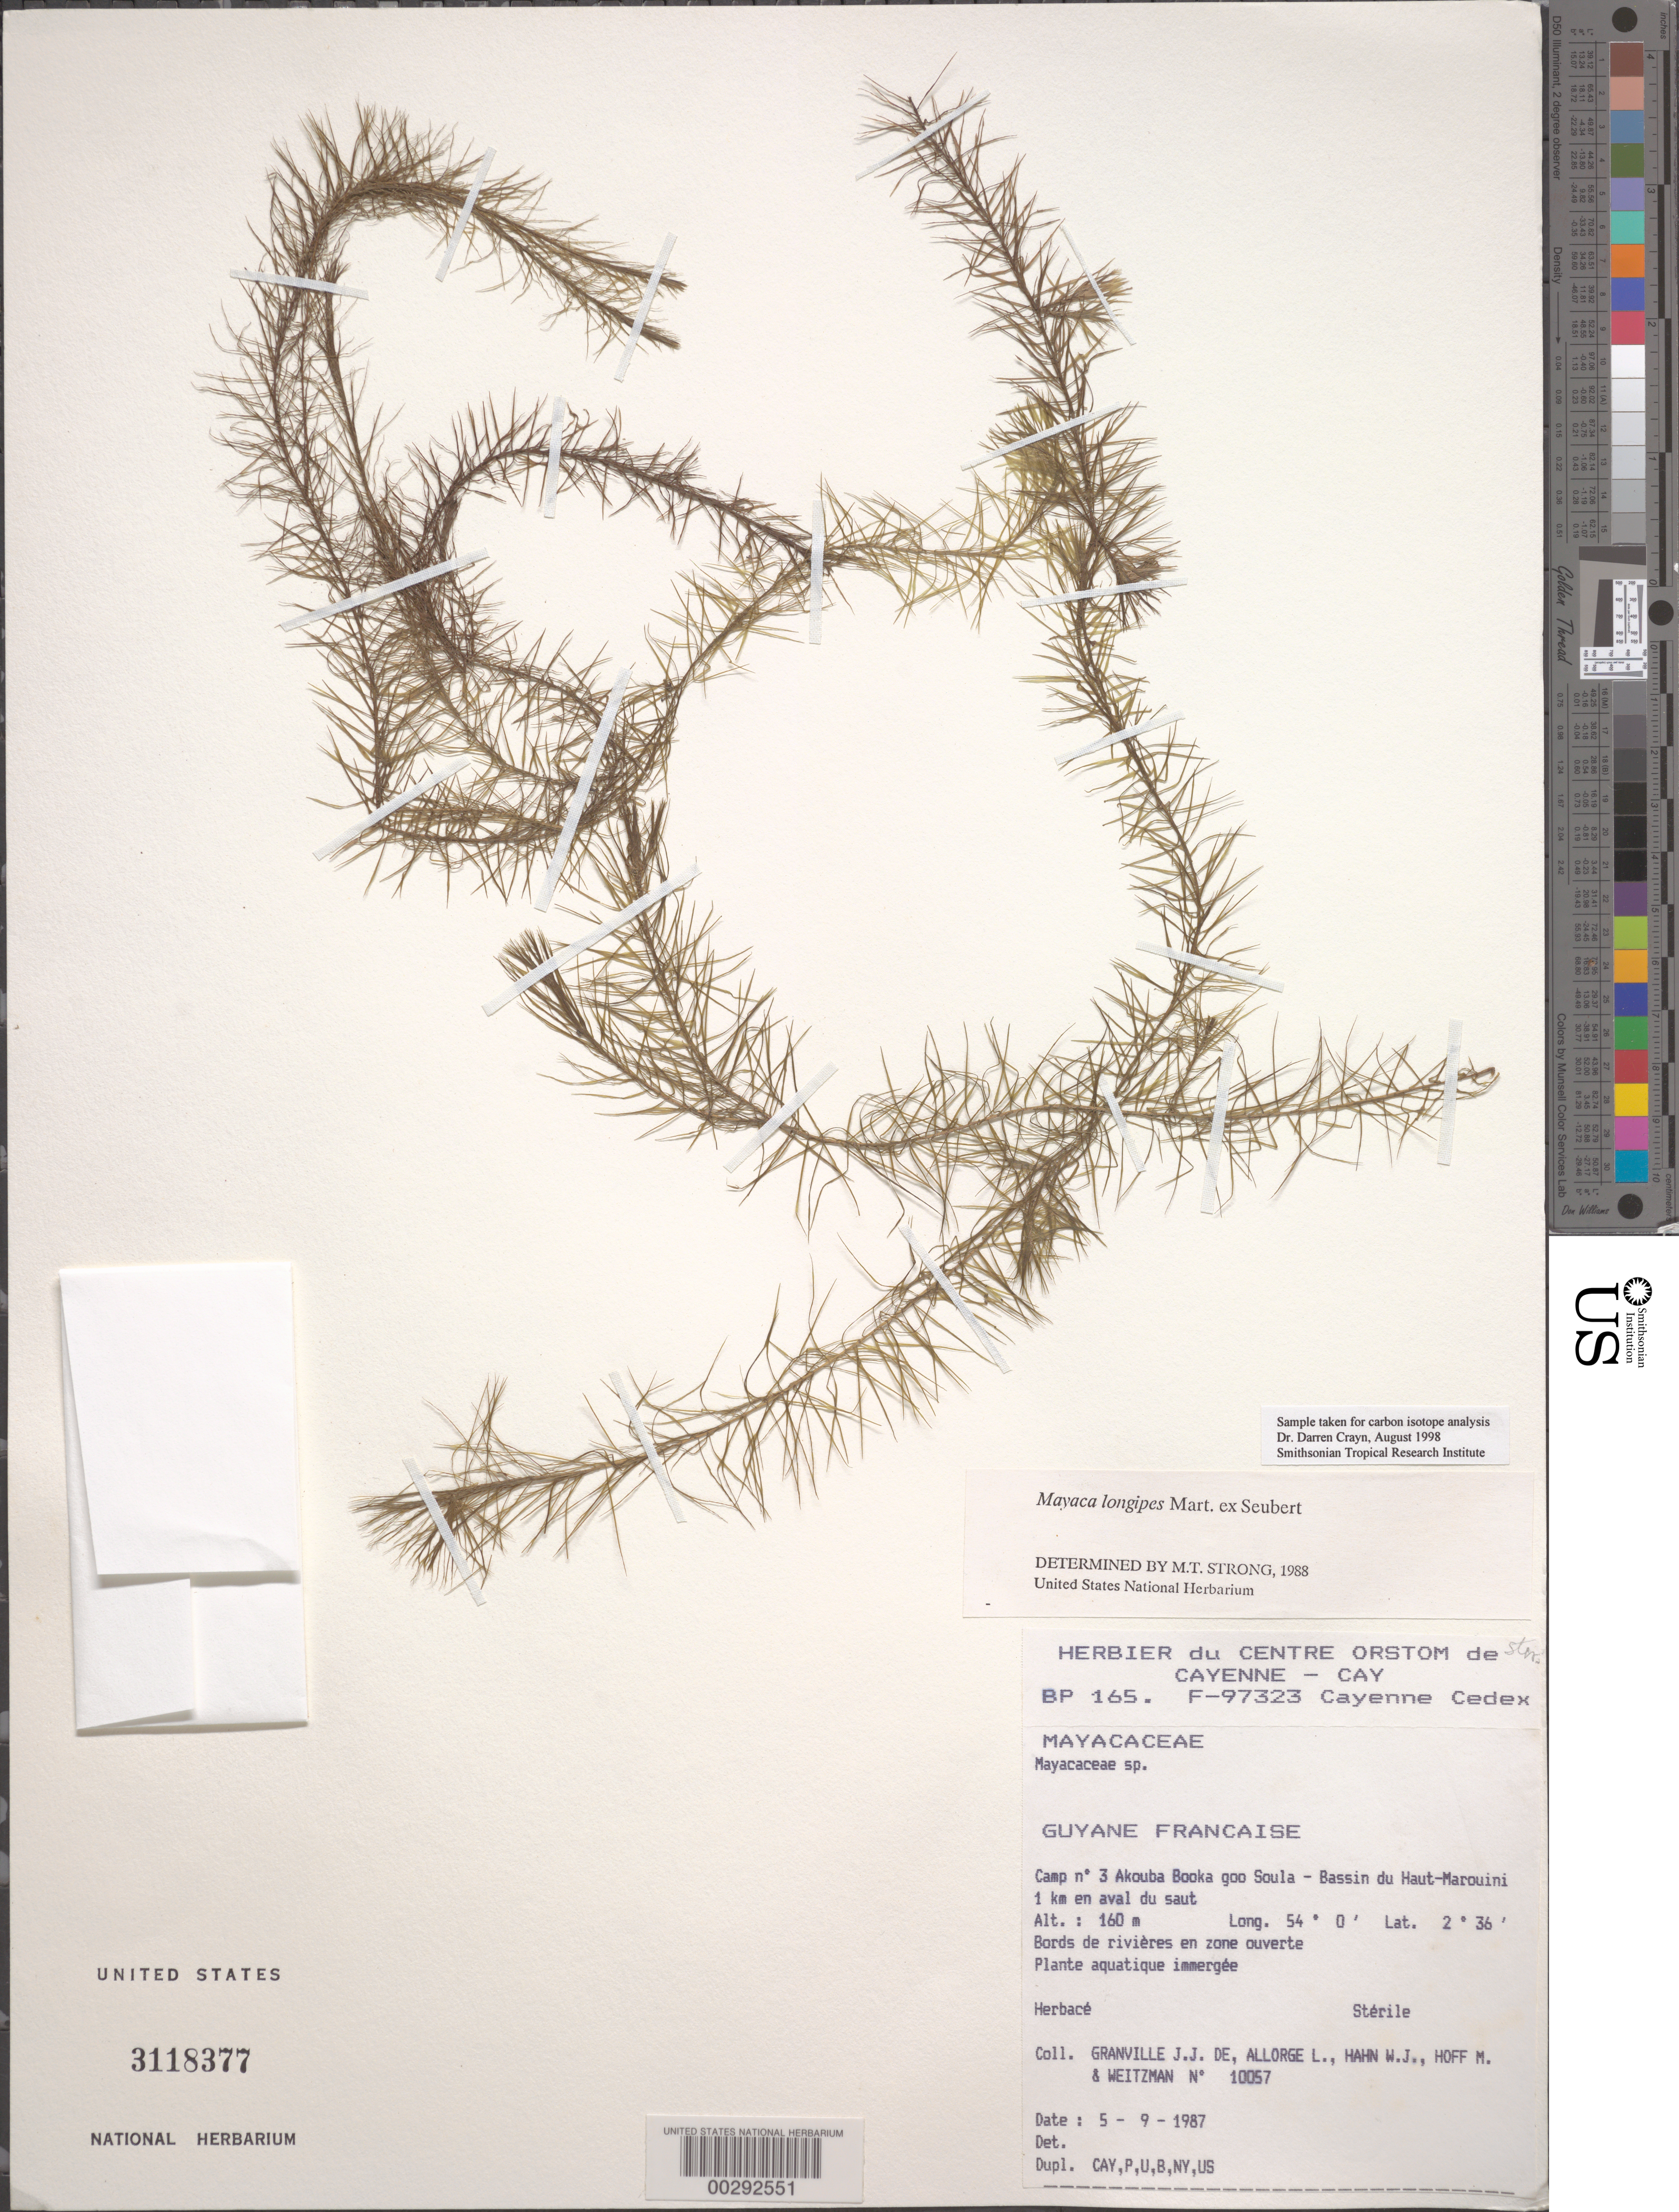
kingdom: Plantae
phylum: Tracheophyta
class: Liliopsida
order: Poales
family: Mayacaceae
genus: Mayaca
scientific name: Mayaca longipes Gand., nom. illeg. hom.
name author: Gand.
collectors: J.-J. de Granville, L. Allorge, W. J. Hahn, M. Hoff & A. L. Weitzman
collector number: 10057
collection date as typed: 05 Sep 1987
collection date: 1987-09-05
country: French Guiana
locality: Camp # 3 akouba booka goo soula, bassin du haut-marouini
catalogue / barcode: US 3118377